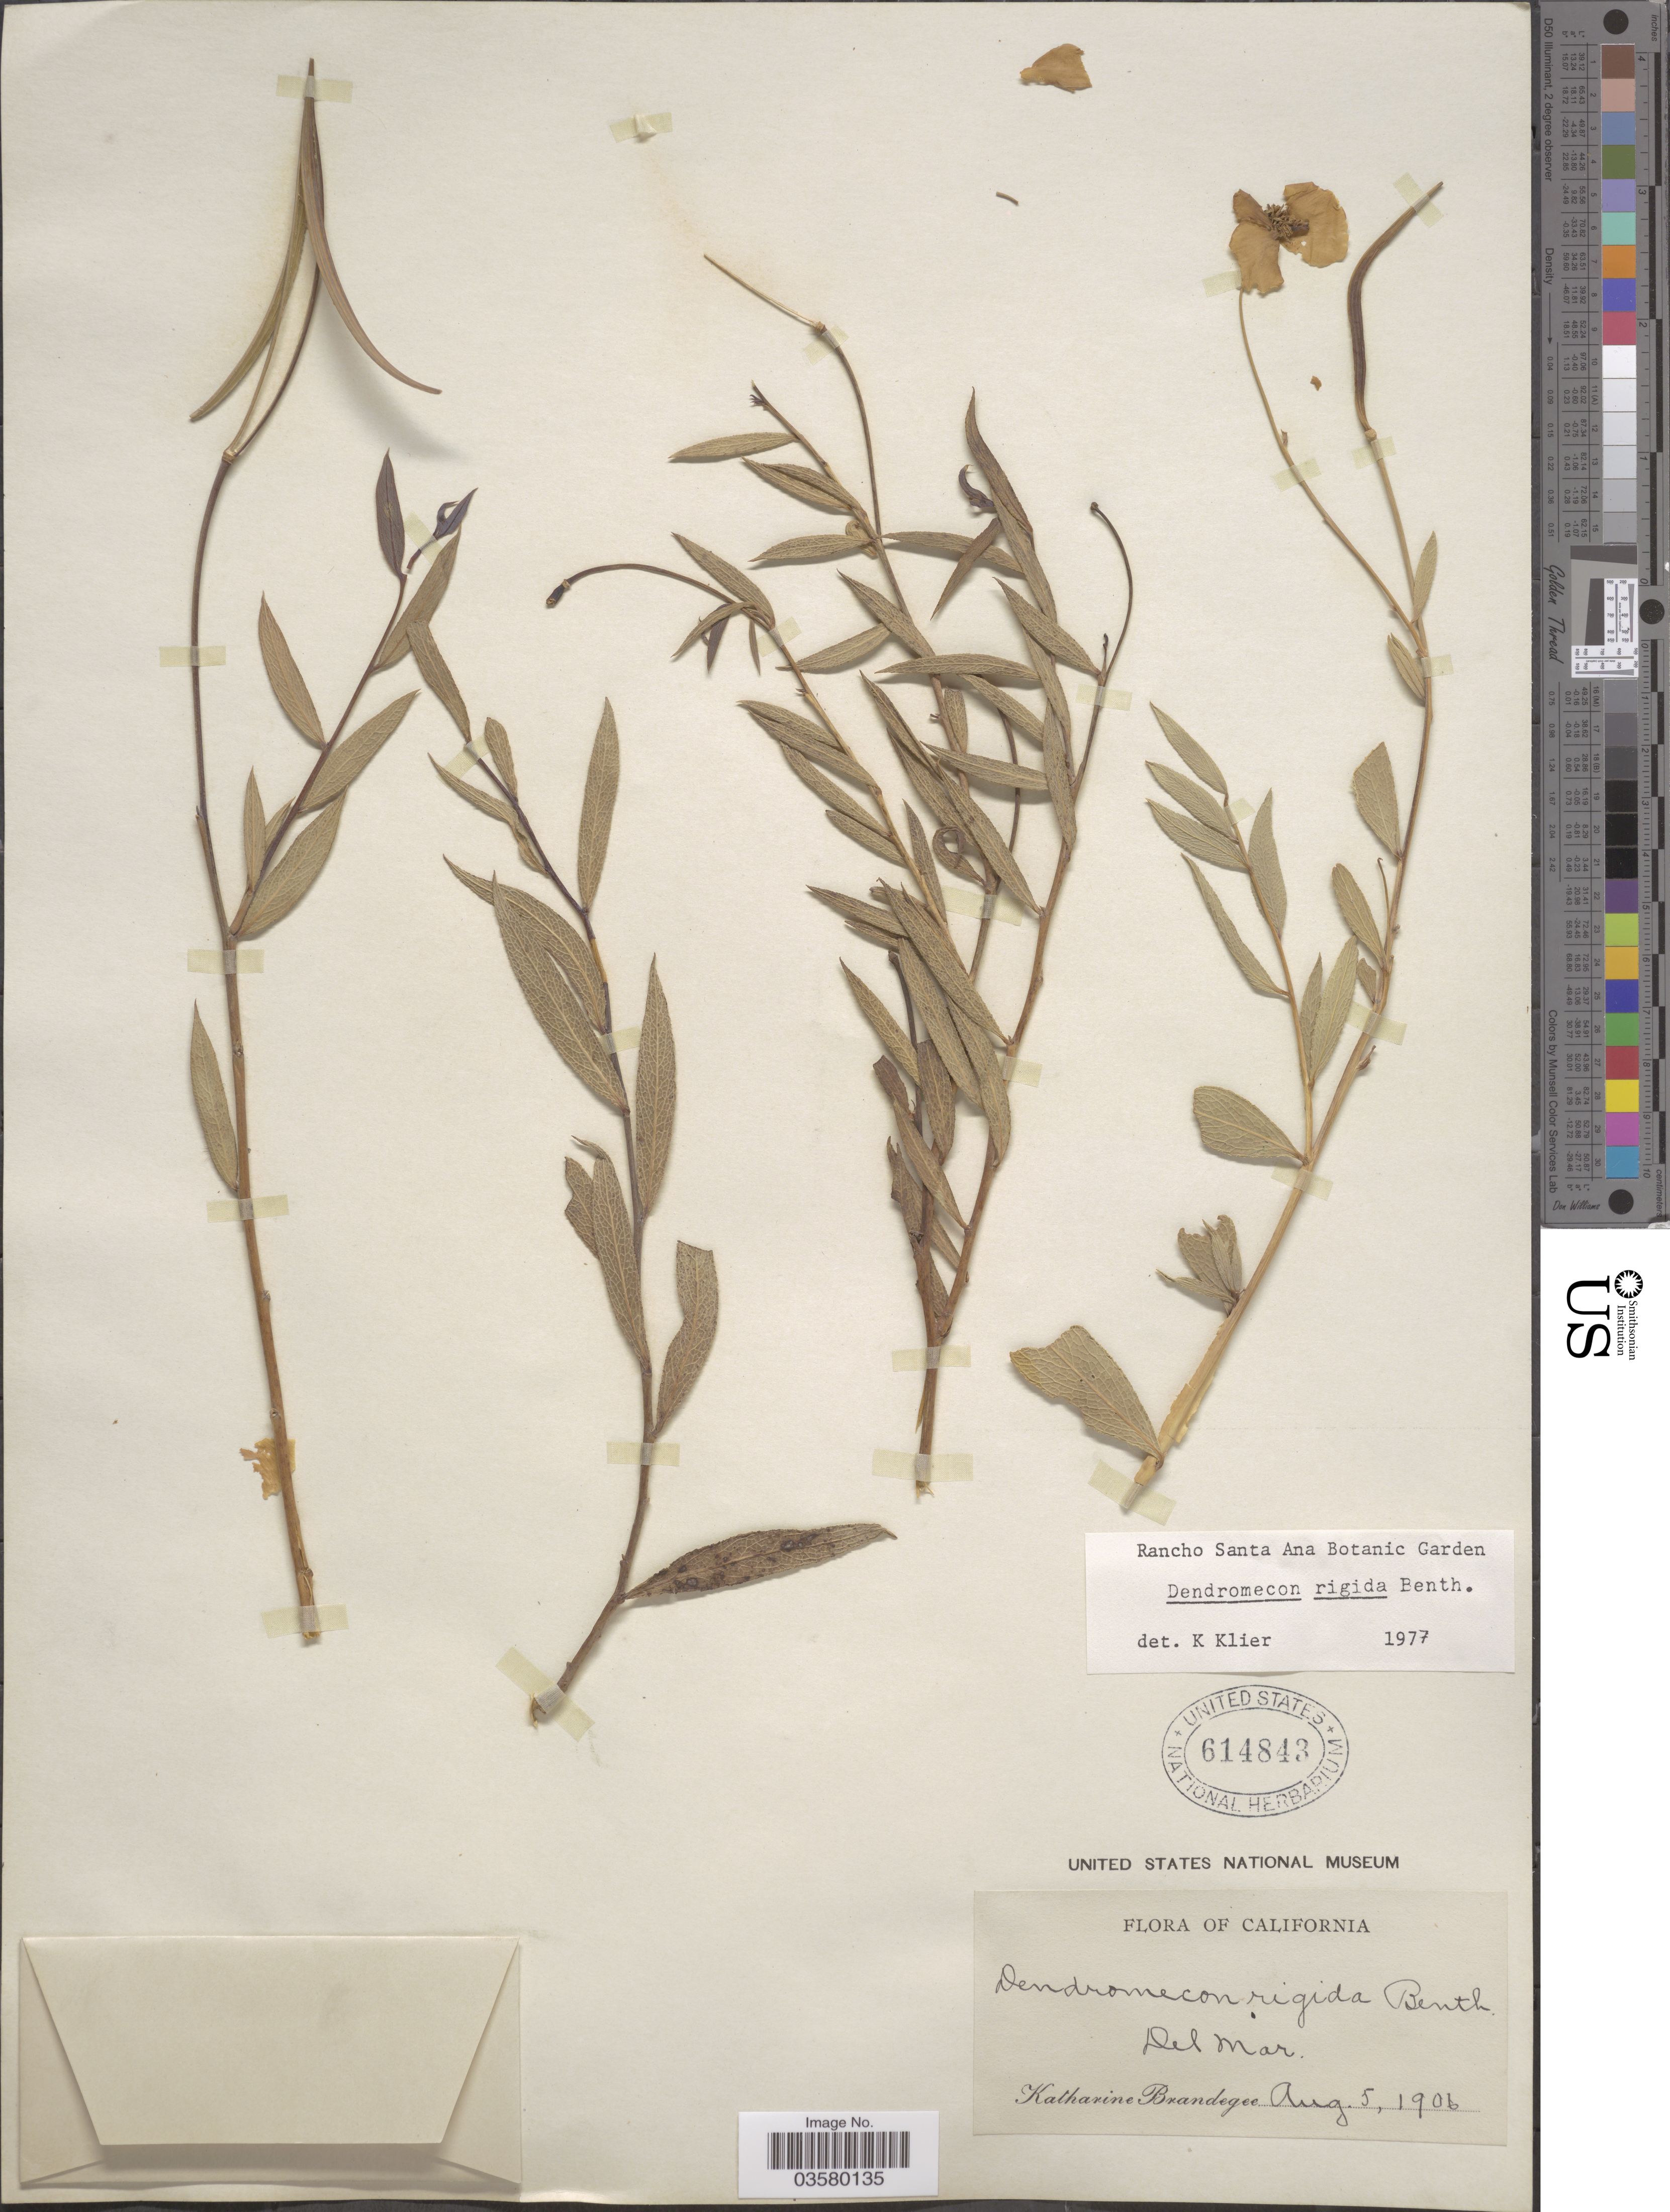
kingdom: Plantae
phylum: Tracheophyta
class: Magnoliopsida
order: Ranunculales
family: Papaveraceae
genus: Dendromecon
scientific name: Dendromecon rigida subsp. rigida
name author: Benth.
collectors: M. K. Brandegee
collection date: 1906-08-05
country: United States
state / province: California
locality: Del Mar.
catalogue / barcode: US 614843